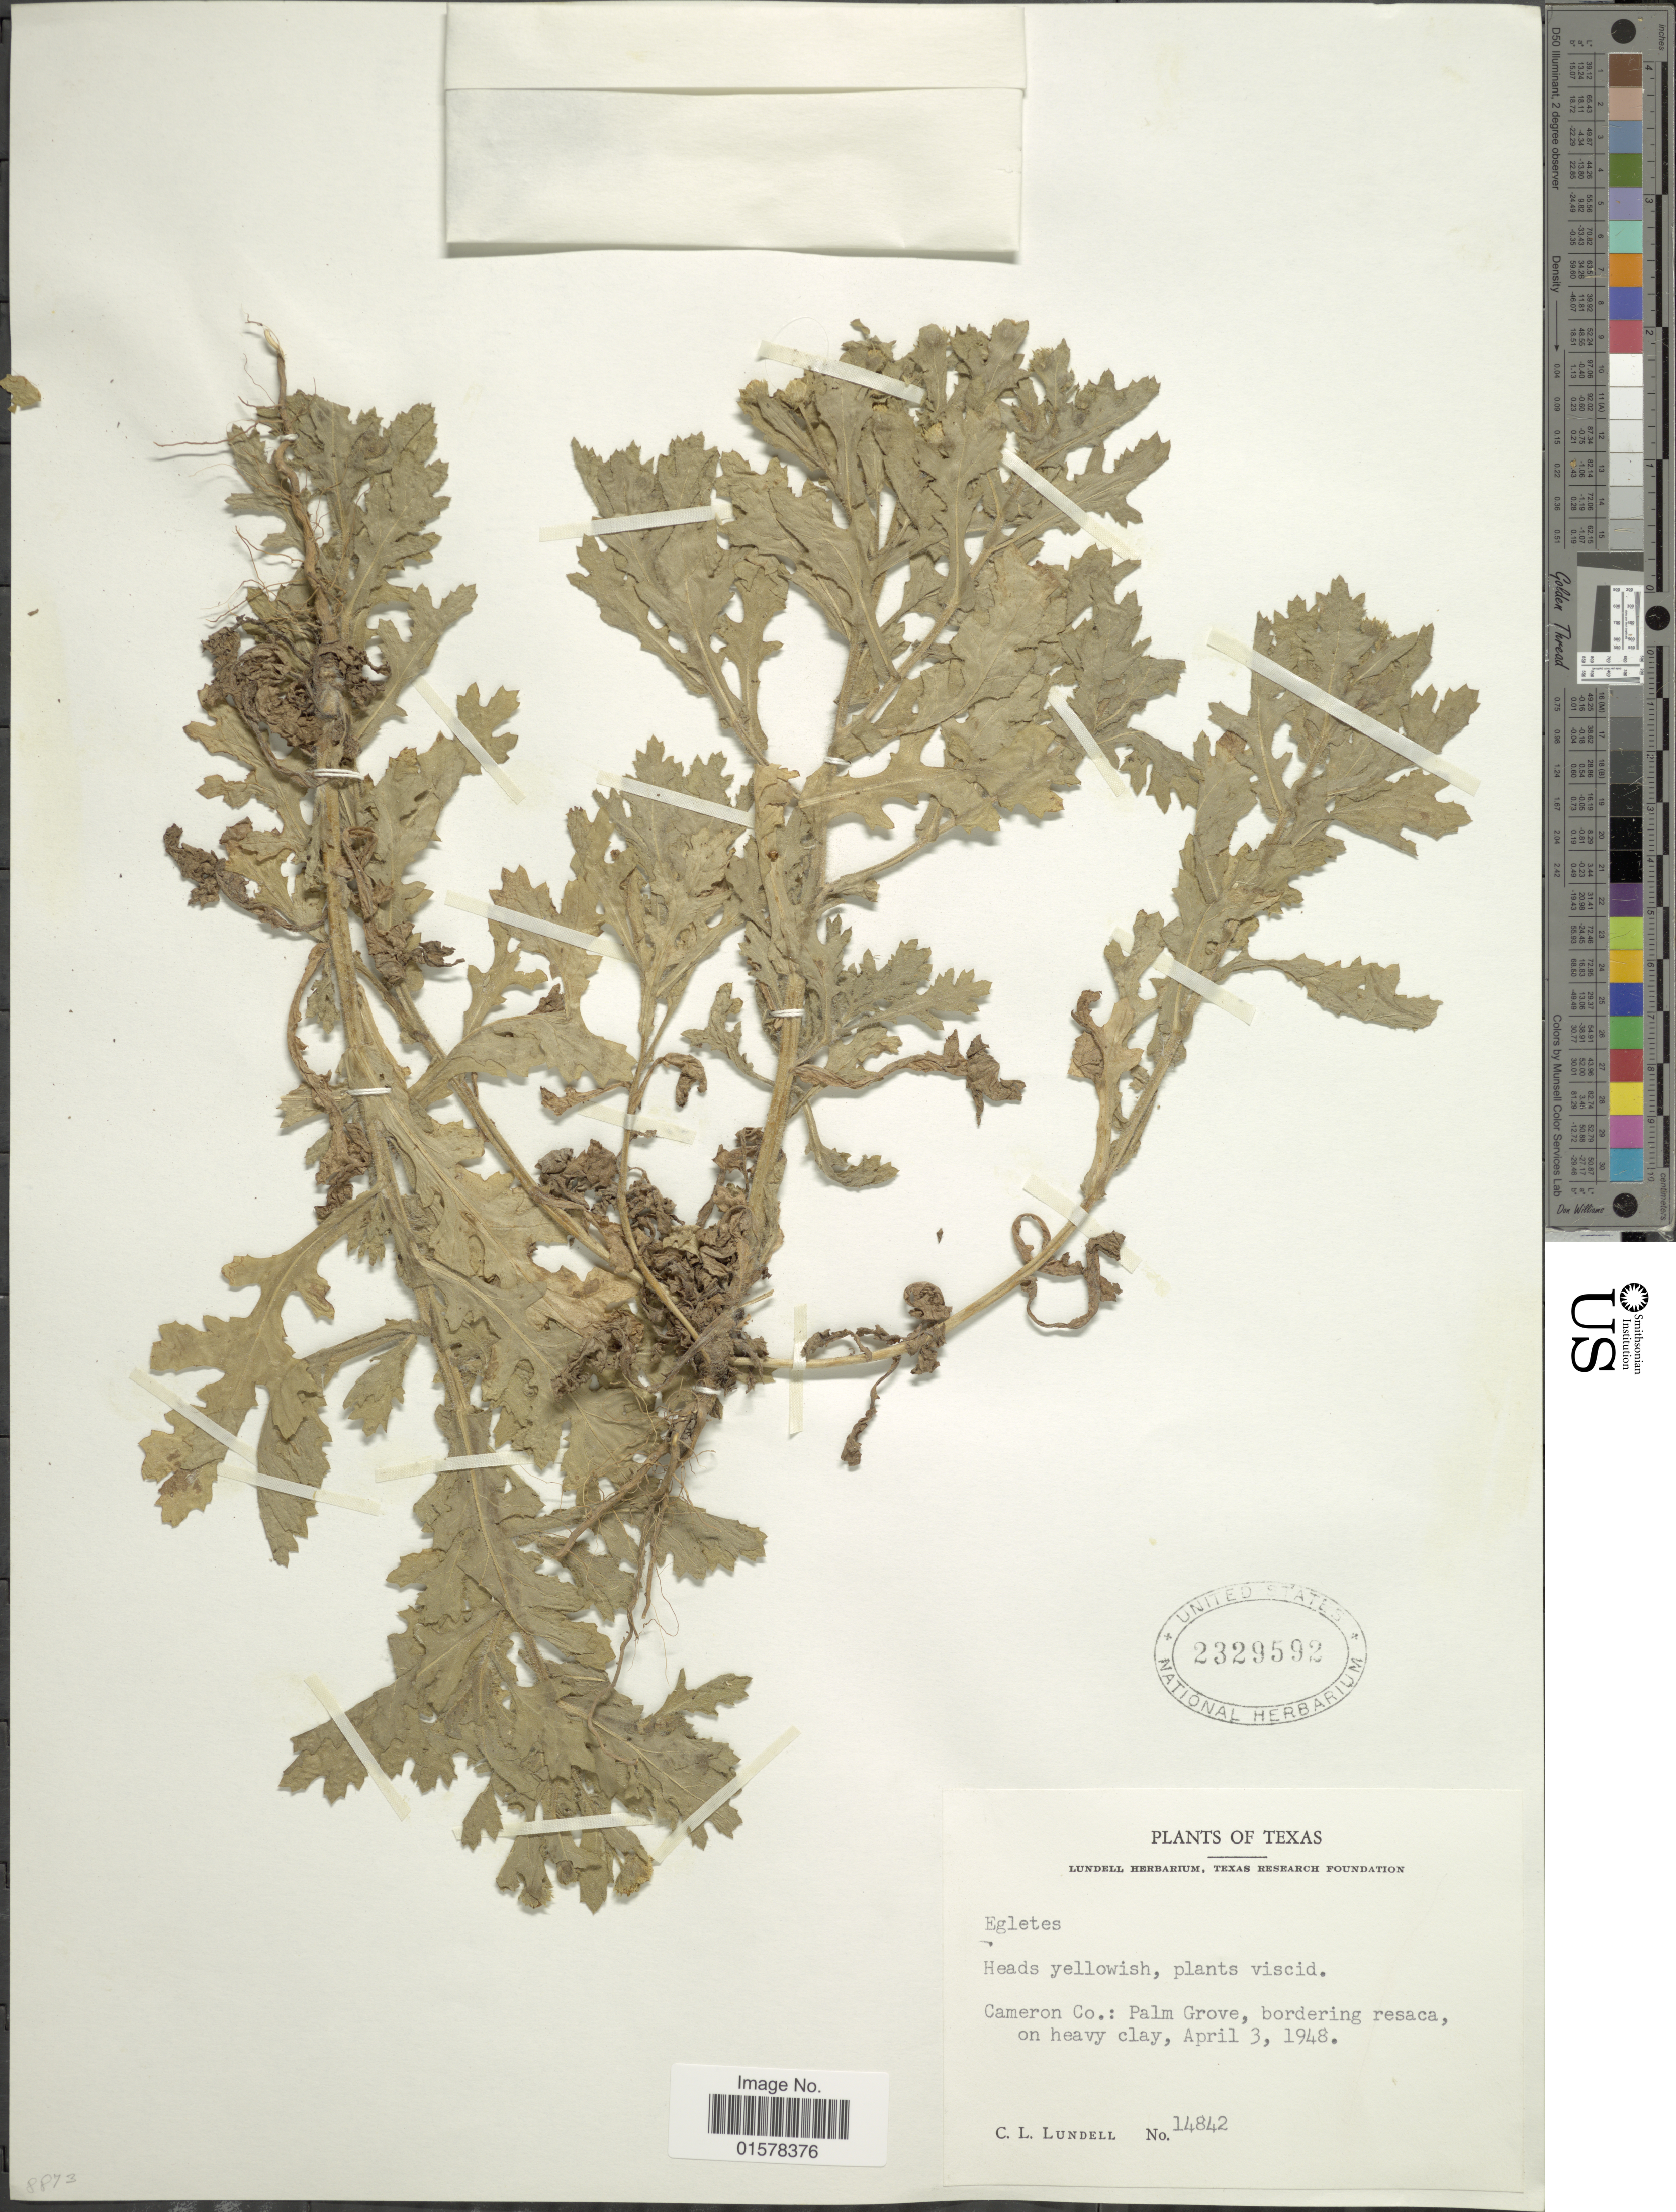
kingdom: Plantae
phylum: Tracheophyta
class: Magnoliopsida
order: Asterales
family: Asteraceae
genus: Egletes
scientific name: Egletes viscosa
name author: (L.) Less.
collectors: C. L. Lundell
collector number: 14842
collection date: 1948-04-03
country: United States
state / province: Texas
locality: Cameron Co.: Palm Grove, bordering resaca on heavy clay, Texas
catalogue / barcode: US 2329592